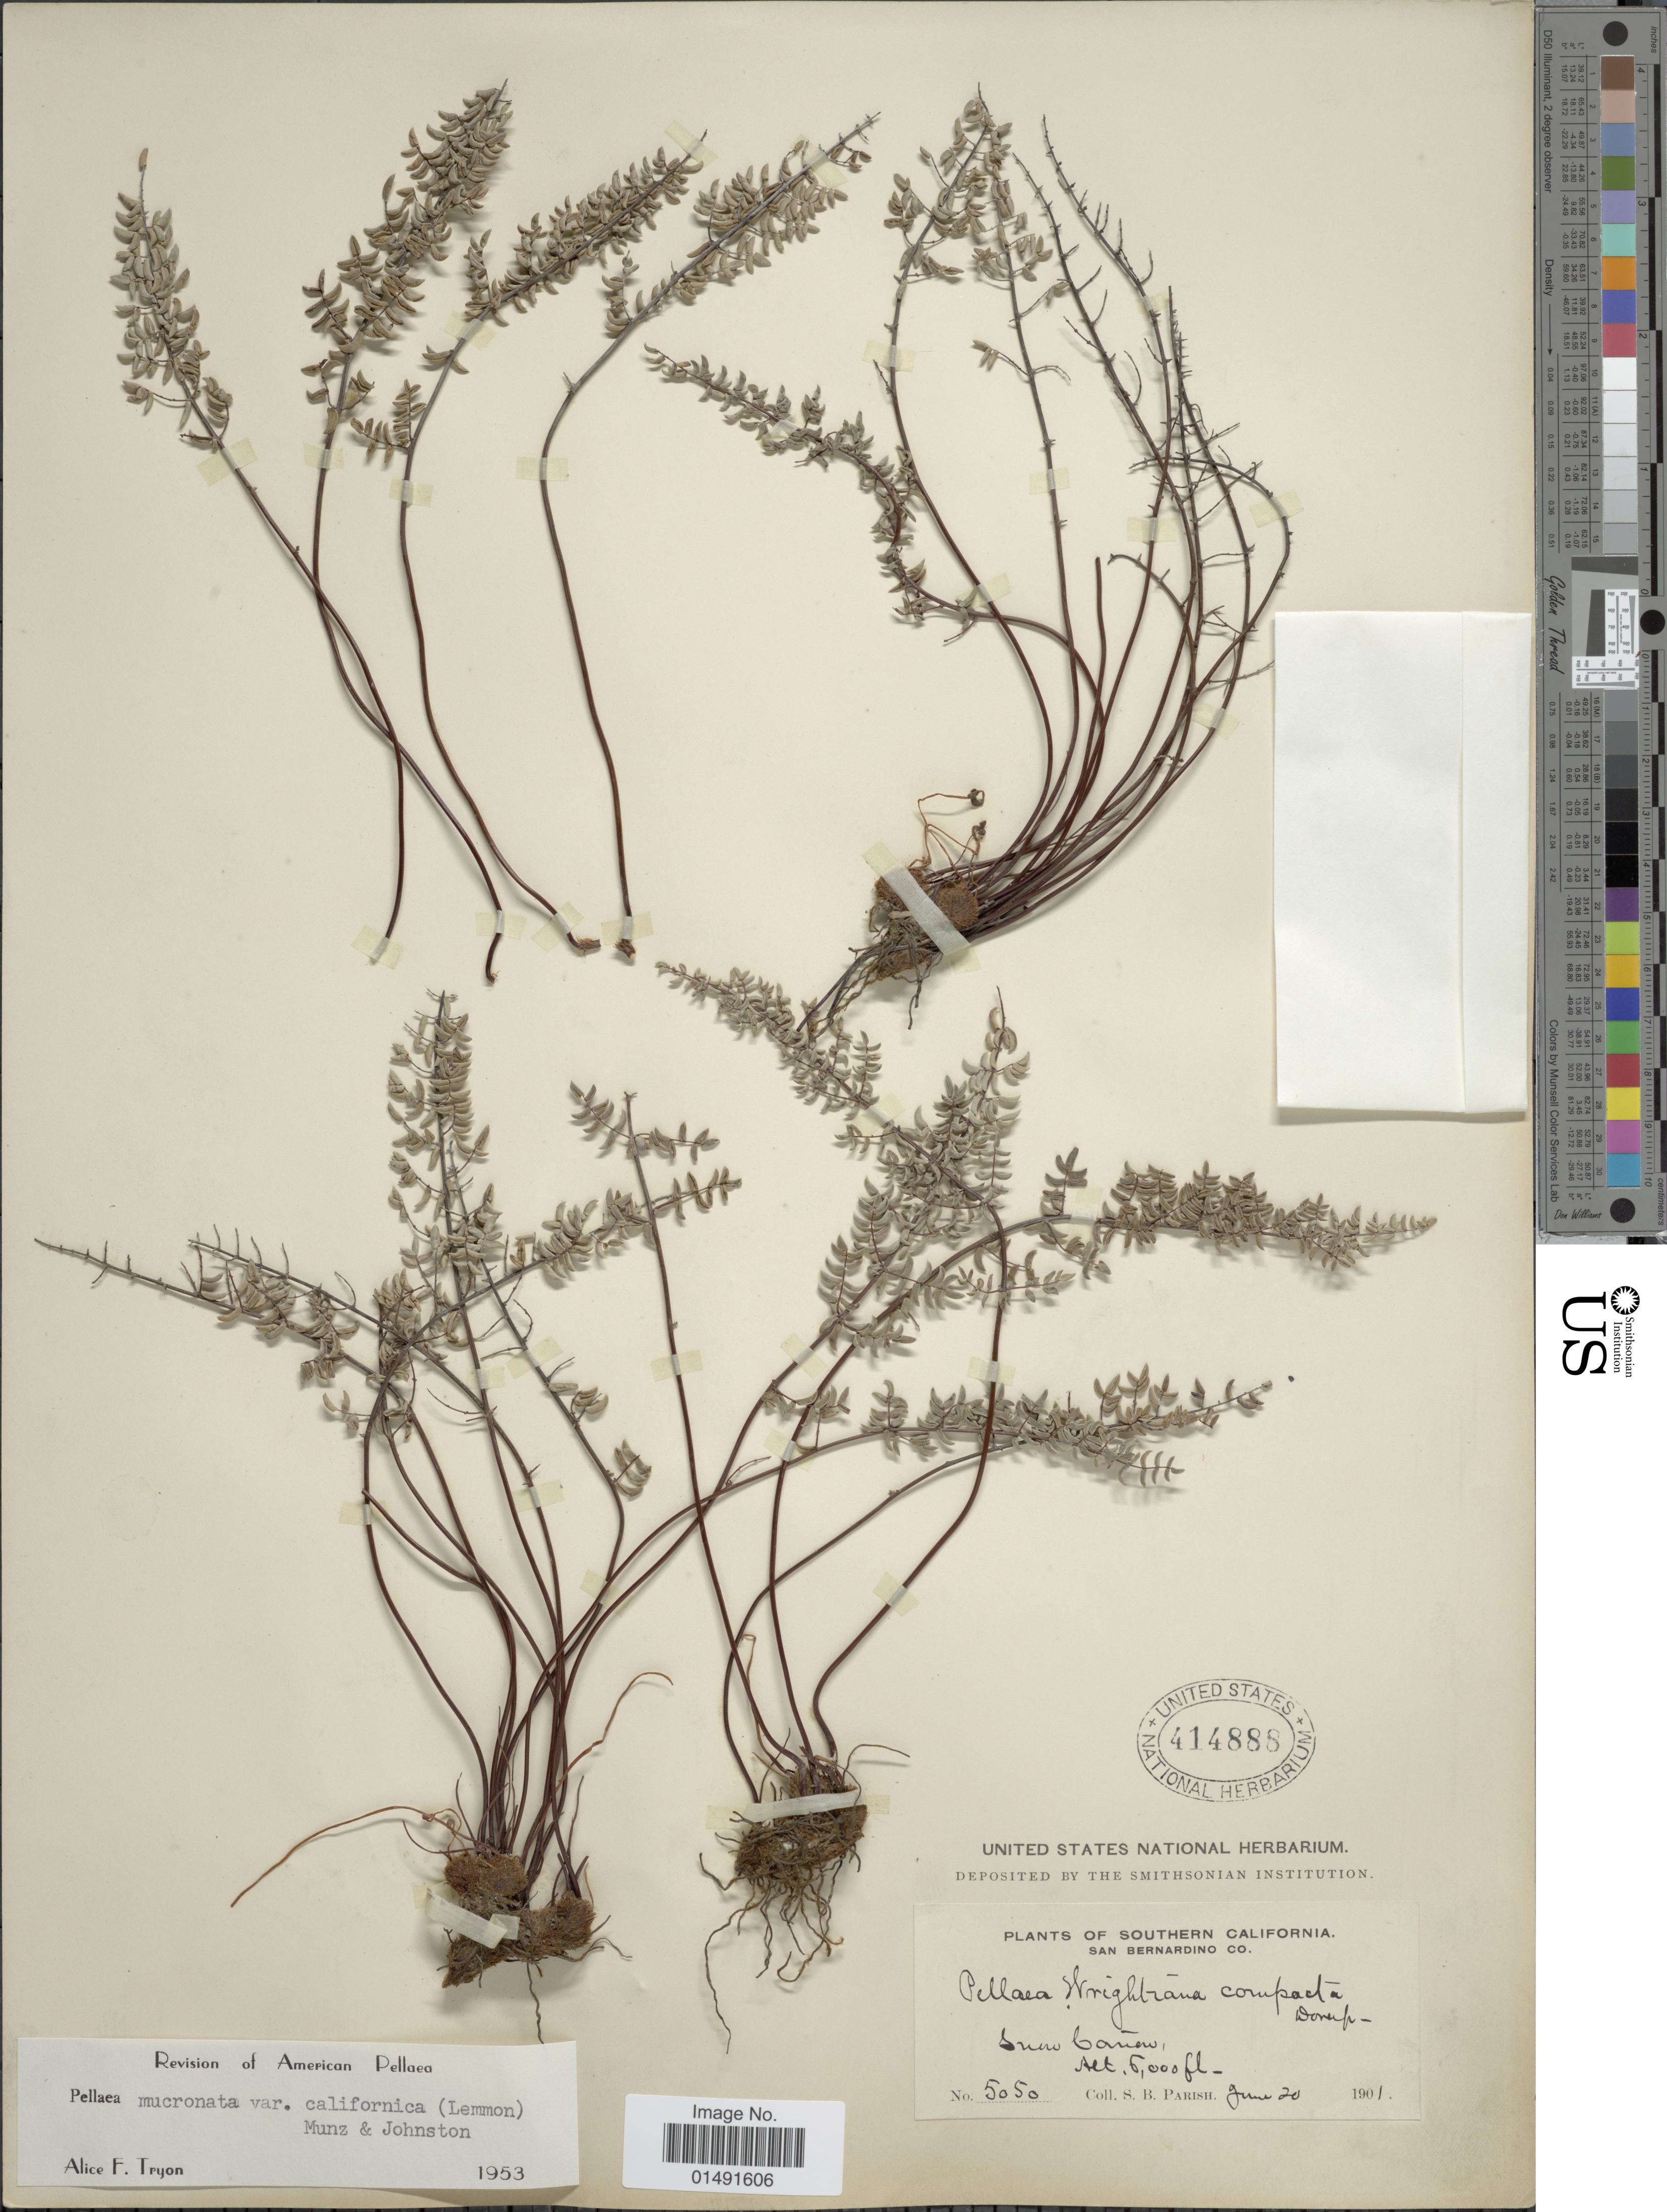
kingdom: Plantae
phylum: Tracheophyta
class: Polypodiopsida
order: Polypodiales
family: Pteridaceae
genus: Pellaea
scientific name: Pellaea mucronata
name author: (D.C. Eaton) D.C. Eaton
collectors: S. B. Parish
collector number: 5050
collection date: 1901-06-20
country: United States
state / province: California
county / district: San Bernardino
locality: Southern California. Snow Cañon.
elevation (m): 1829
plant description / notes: Corrected "Snerv barrien" to Snow Cañon. Filled county field.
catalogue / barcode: US 414888